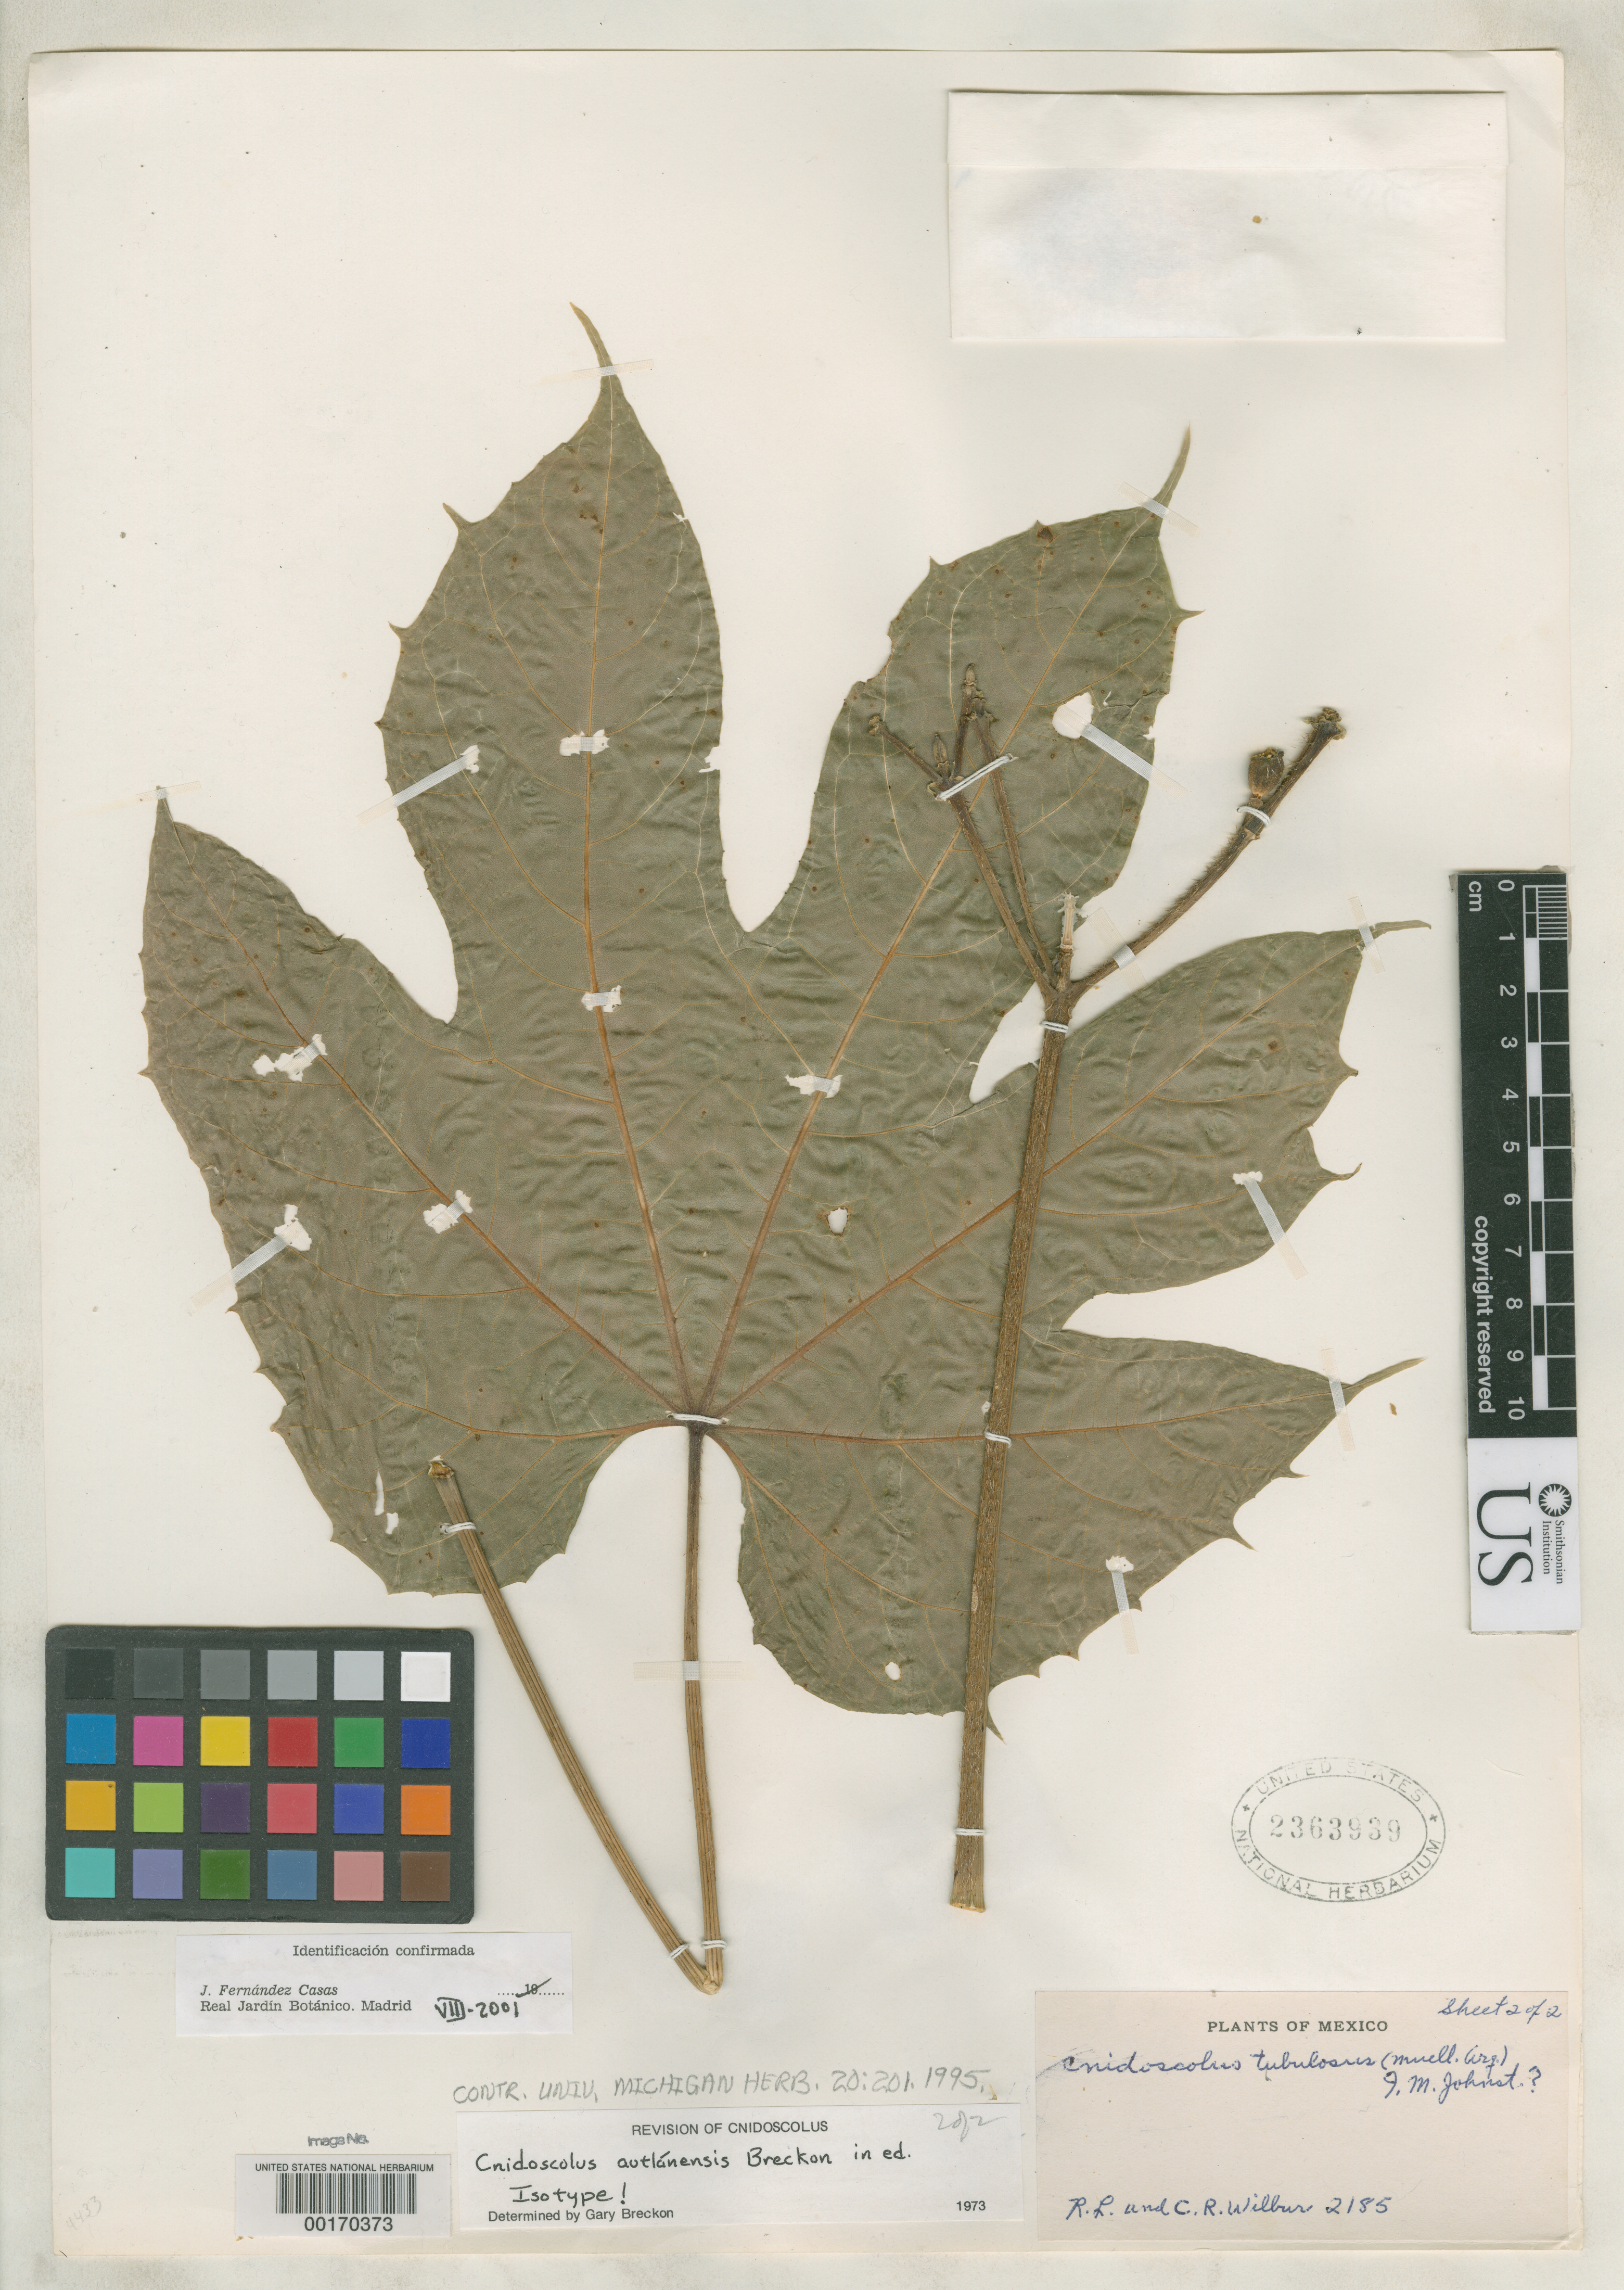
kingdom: Plantae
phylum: Tracheophyta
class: Magnoliopsida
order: Malpighiales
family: Euphorbiaceae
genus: Cnidoscolus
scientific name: Cnidoscolus autlanensis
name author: Breckon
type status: Isotype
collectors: R. L. Wilbur & C. Wilbur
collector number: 2185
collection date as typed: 08 Aug 1949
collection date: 1949-08-08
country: Mexico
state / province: Jalisco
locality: Oak dominated slope facing Pacific 10 mi S of Autlan.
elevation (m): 650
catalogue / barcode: US 2363939